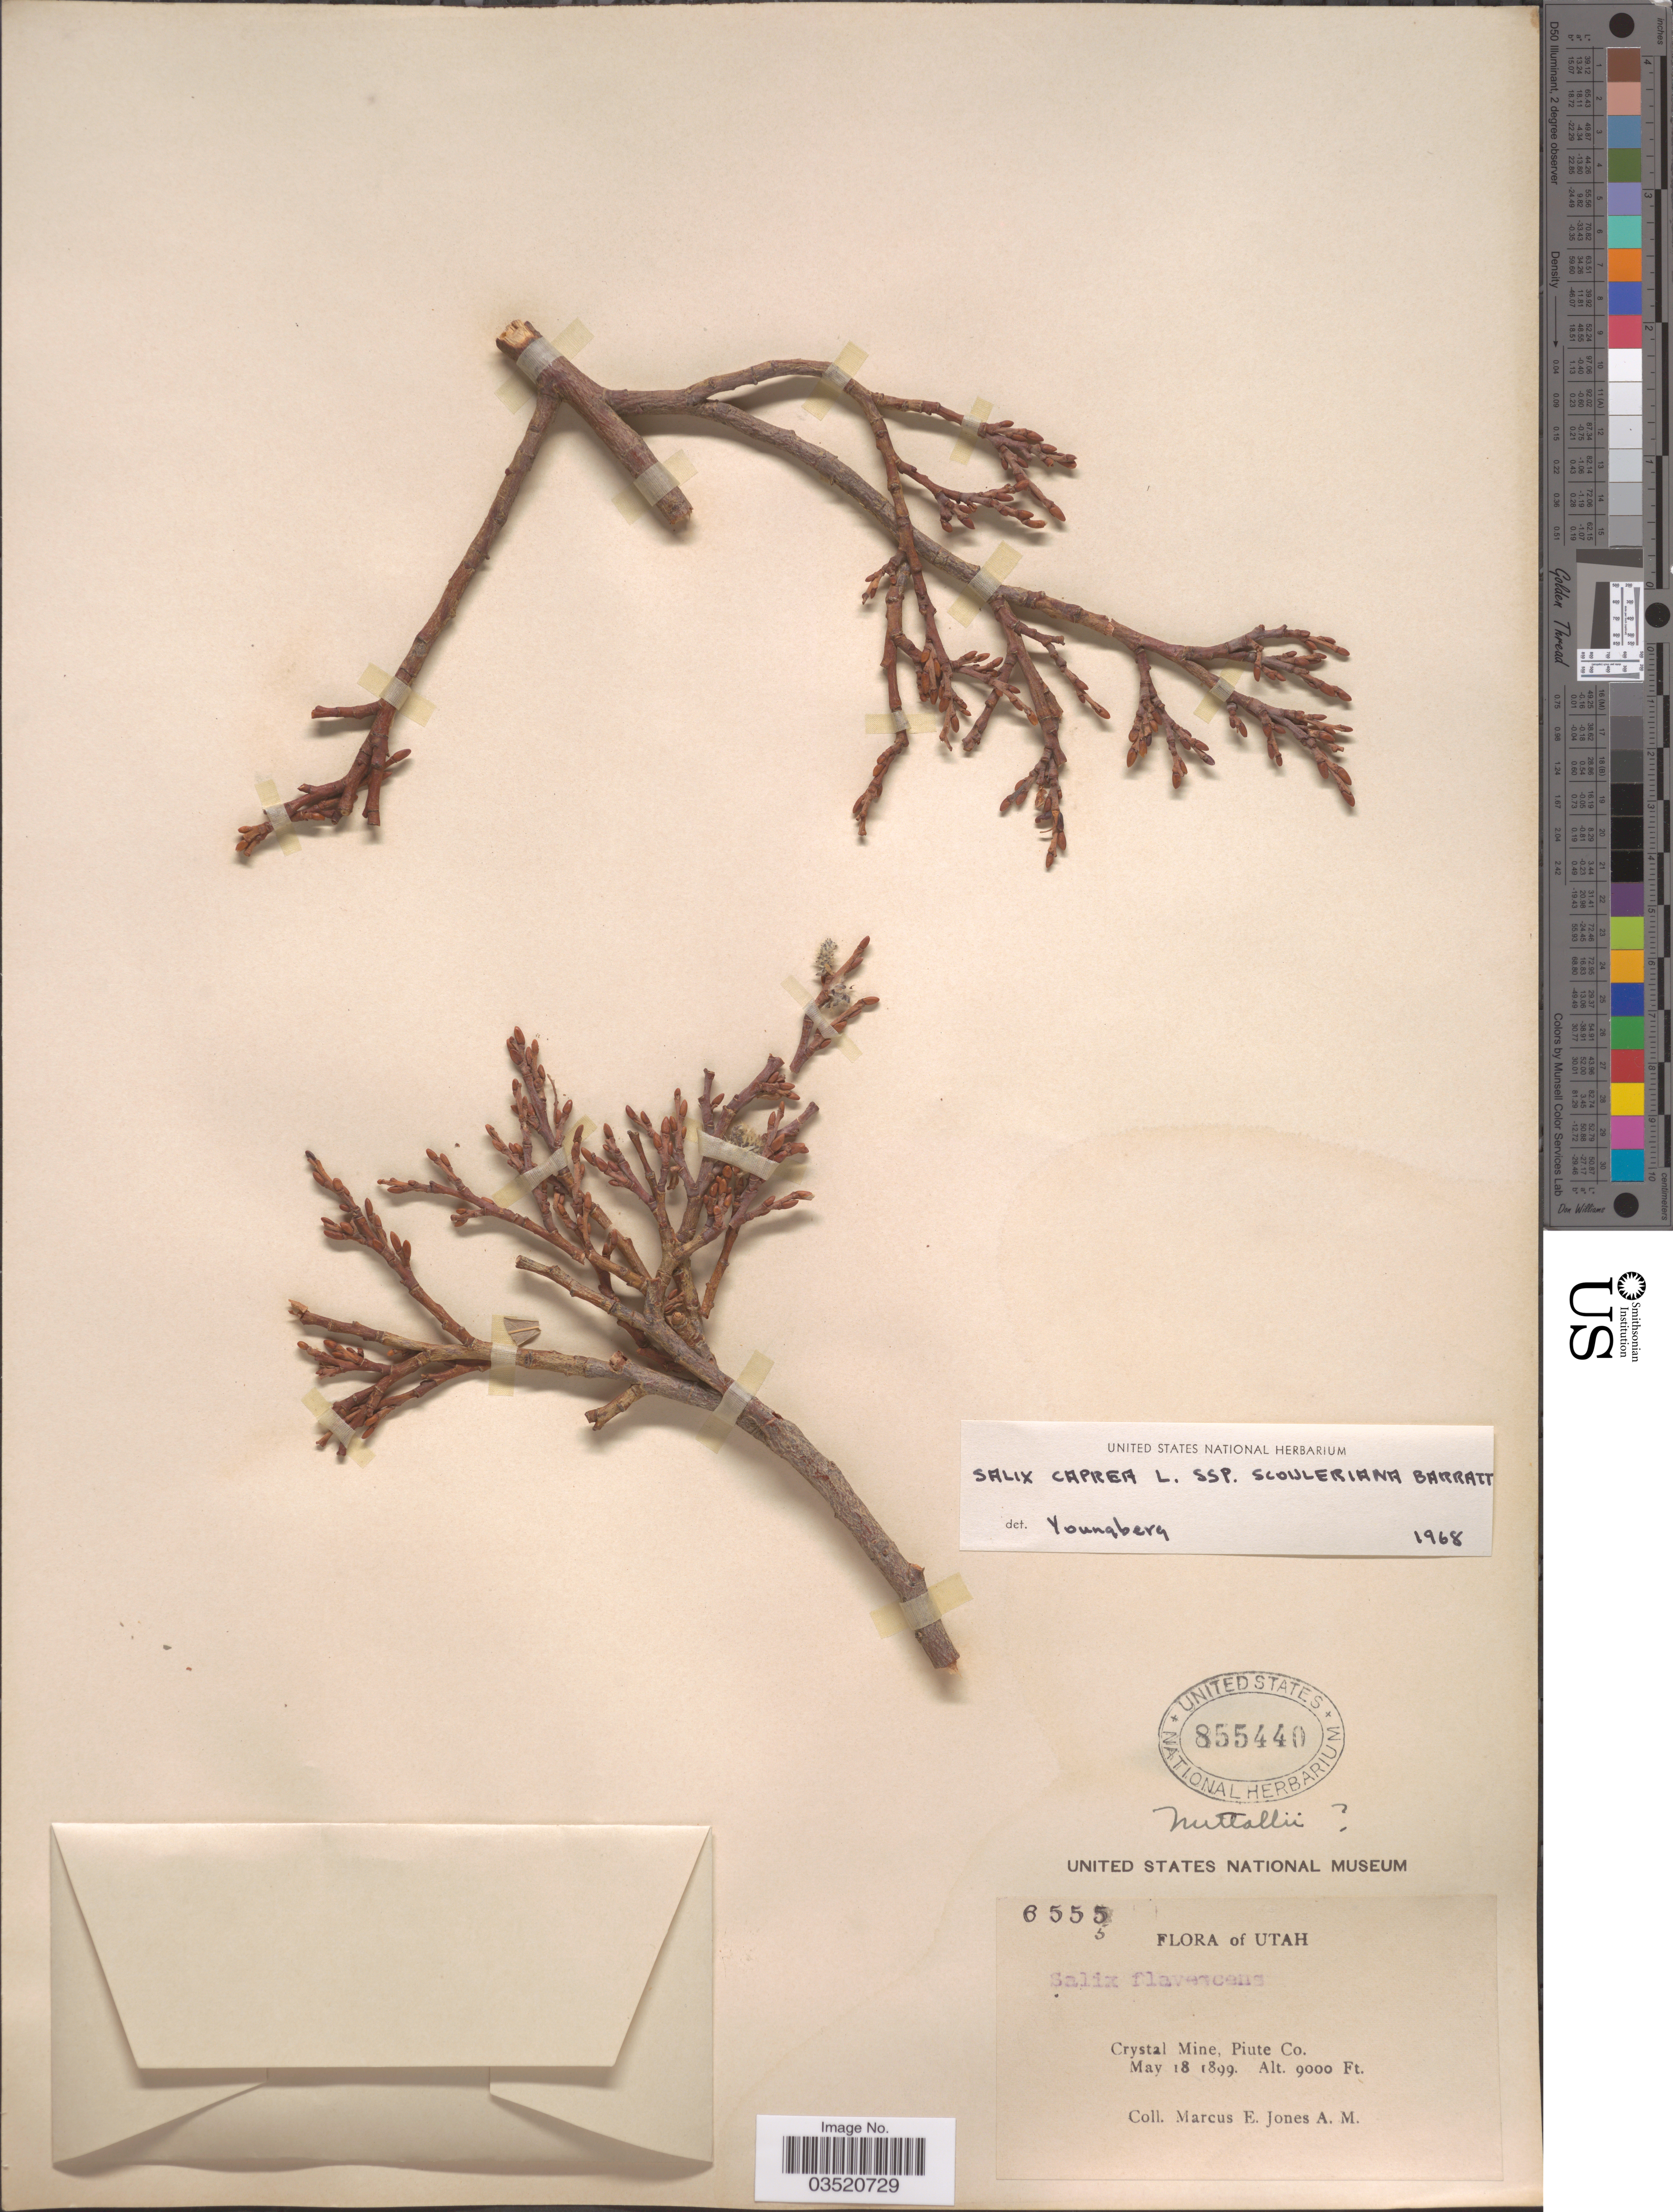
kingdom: Plantae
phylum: Tracheophyta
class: Magnoliopsida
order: Malpighiales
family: Salicaceae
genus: Salix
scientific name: Salix scouleriana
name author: Barratt ex Hook.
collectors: M. E. Jones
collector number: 6555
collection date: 1899-05-18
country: United States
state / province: Utah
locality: Crystal Mine, Piute Co.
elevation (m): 2743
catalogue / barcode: US 855440